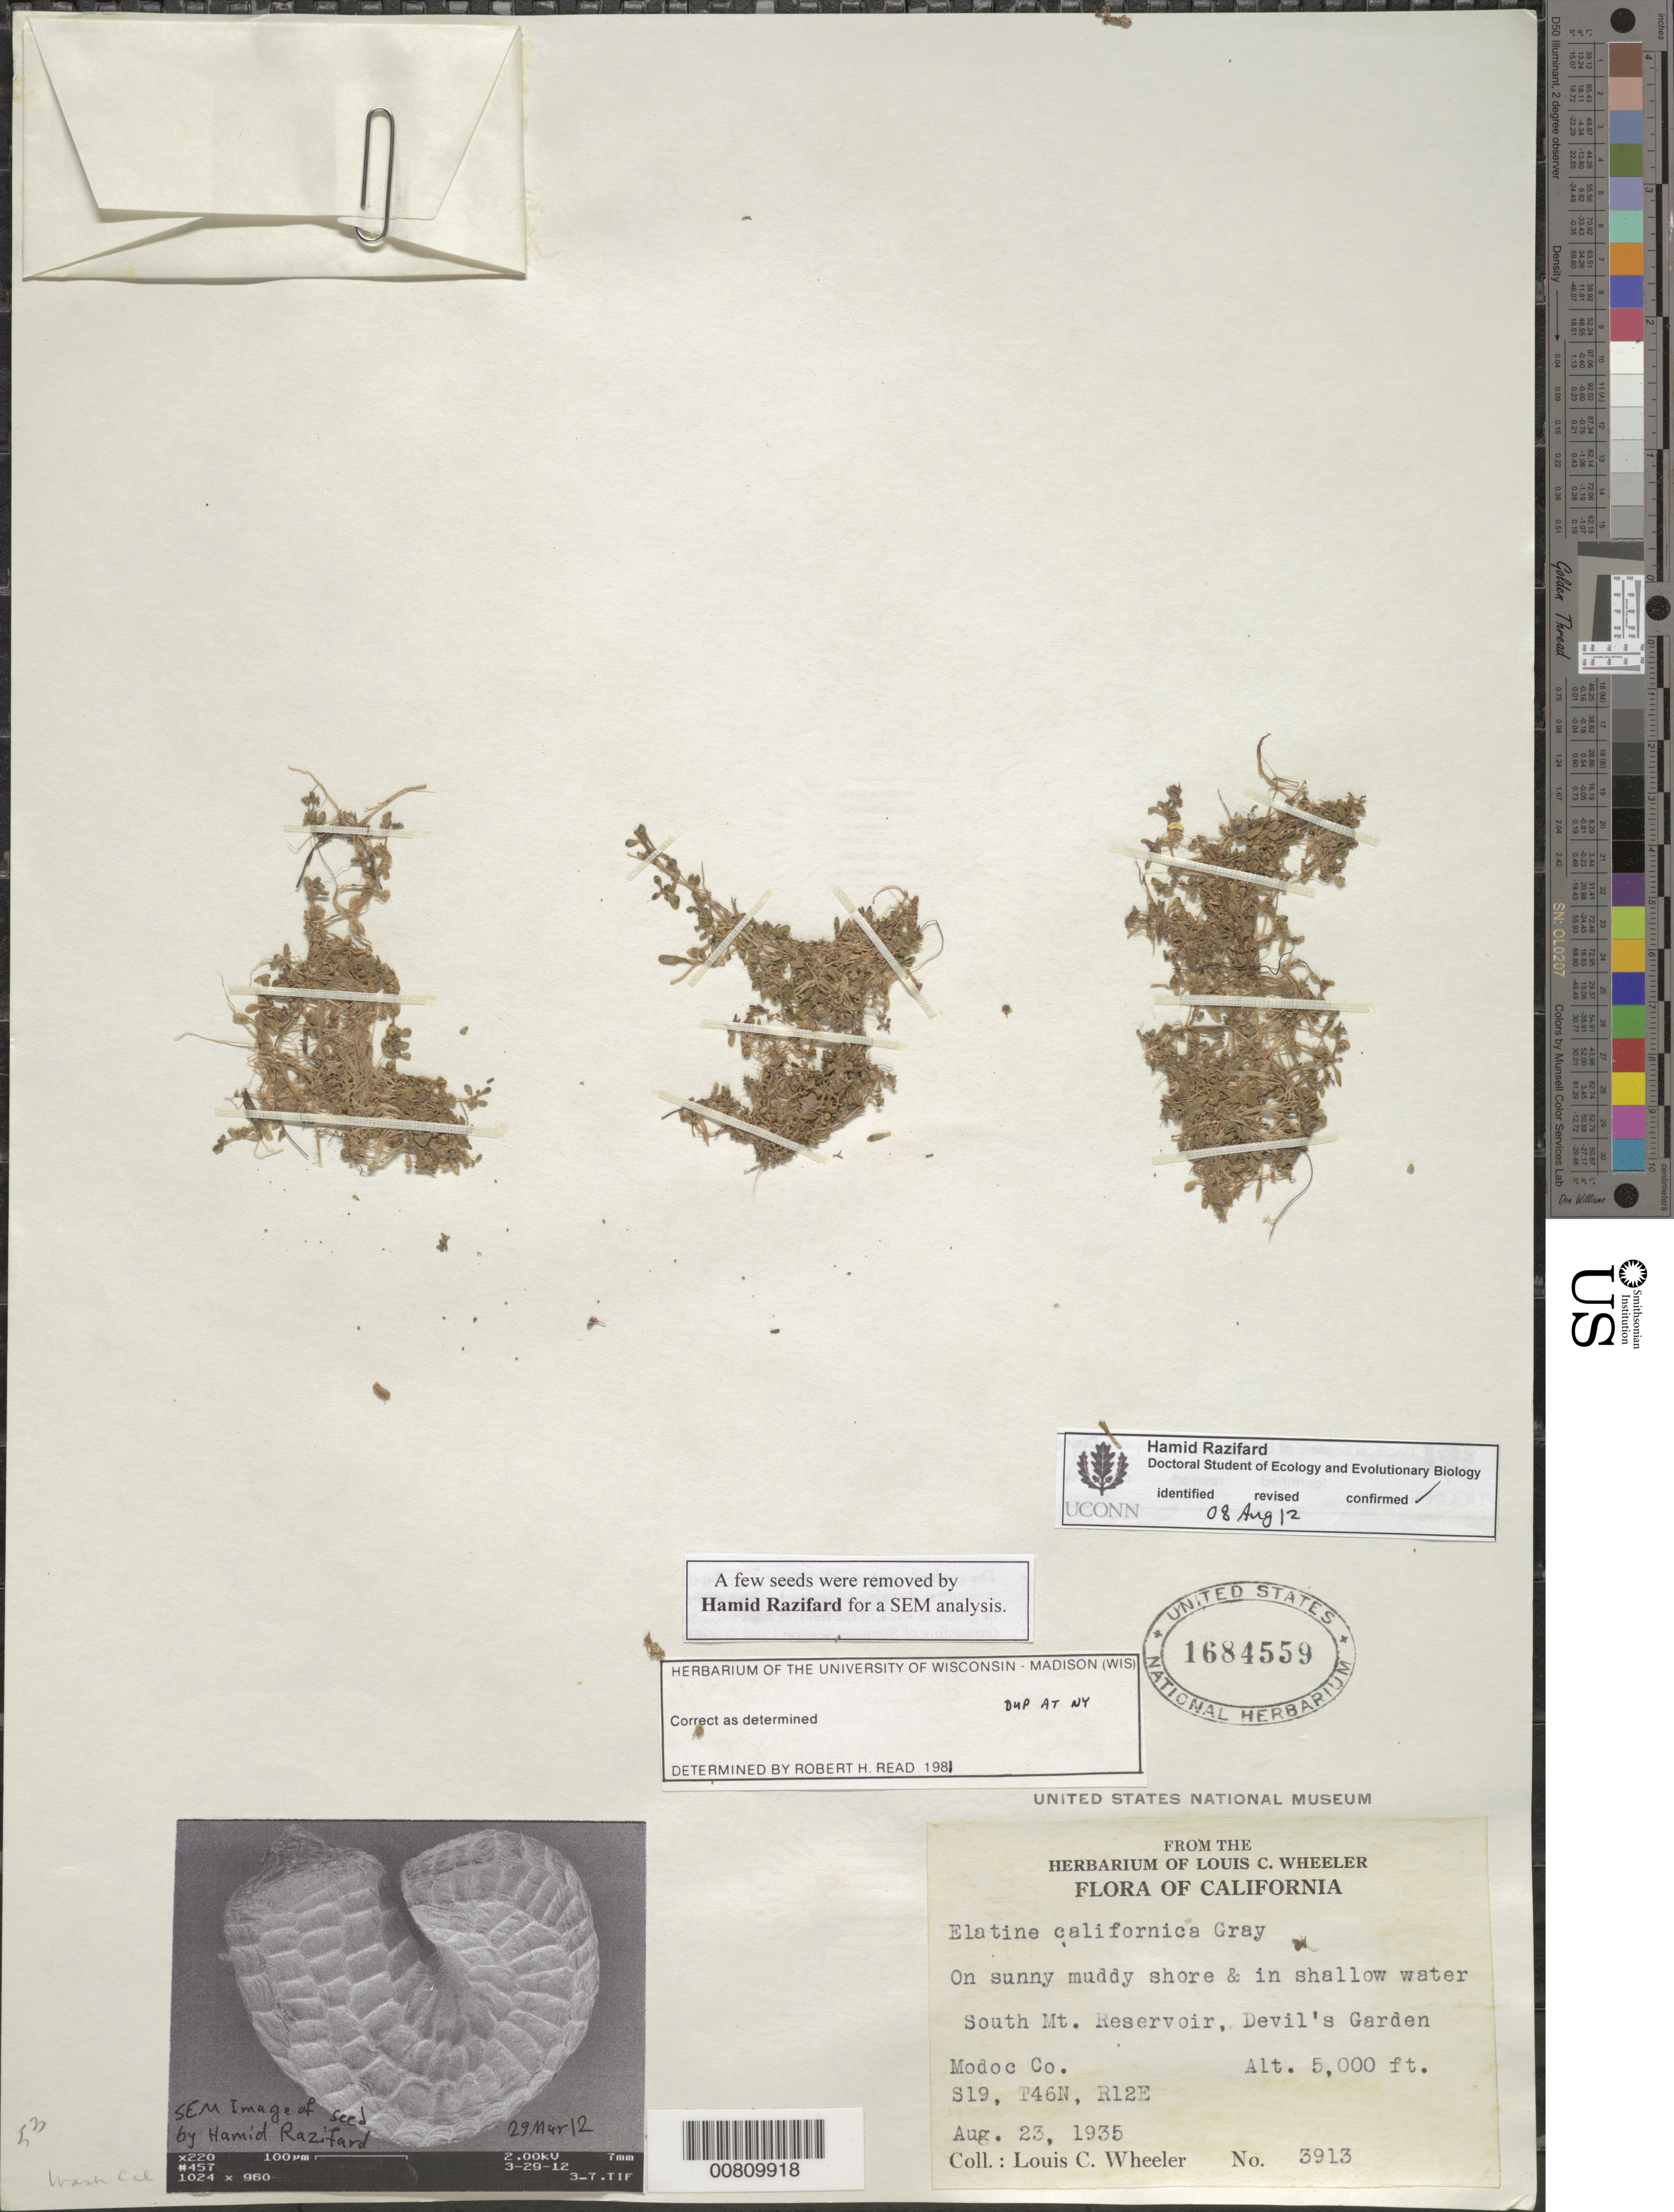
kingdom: Plantae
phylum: Tracheophyta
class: Magnoliopsida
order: Malpighiales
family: Elatinaceae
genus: Elatine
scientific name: Elatine californica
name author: A. Gray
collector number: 3913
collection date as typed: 23 Aug 1935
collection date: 1935-08-23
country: United States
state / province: California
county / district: Modoc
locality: South Mt. Reservoir, Devil's Garden.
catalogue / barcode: US 1684559